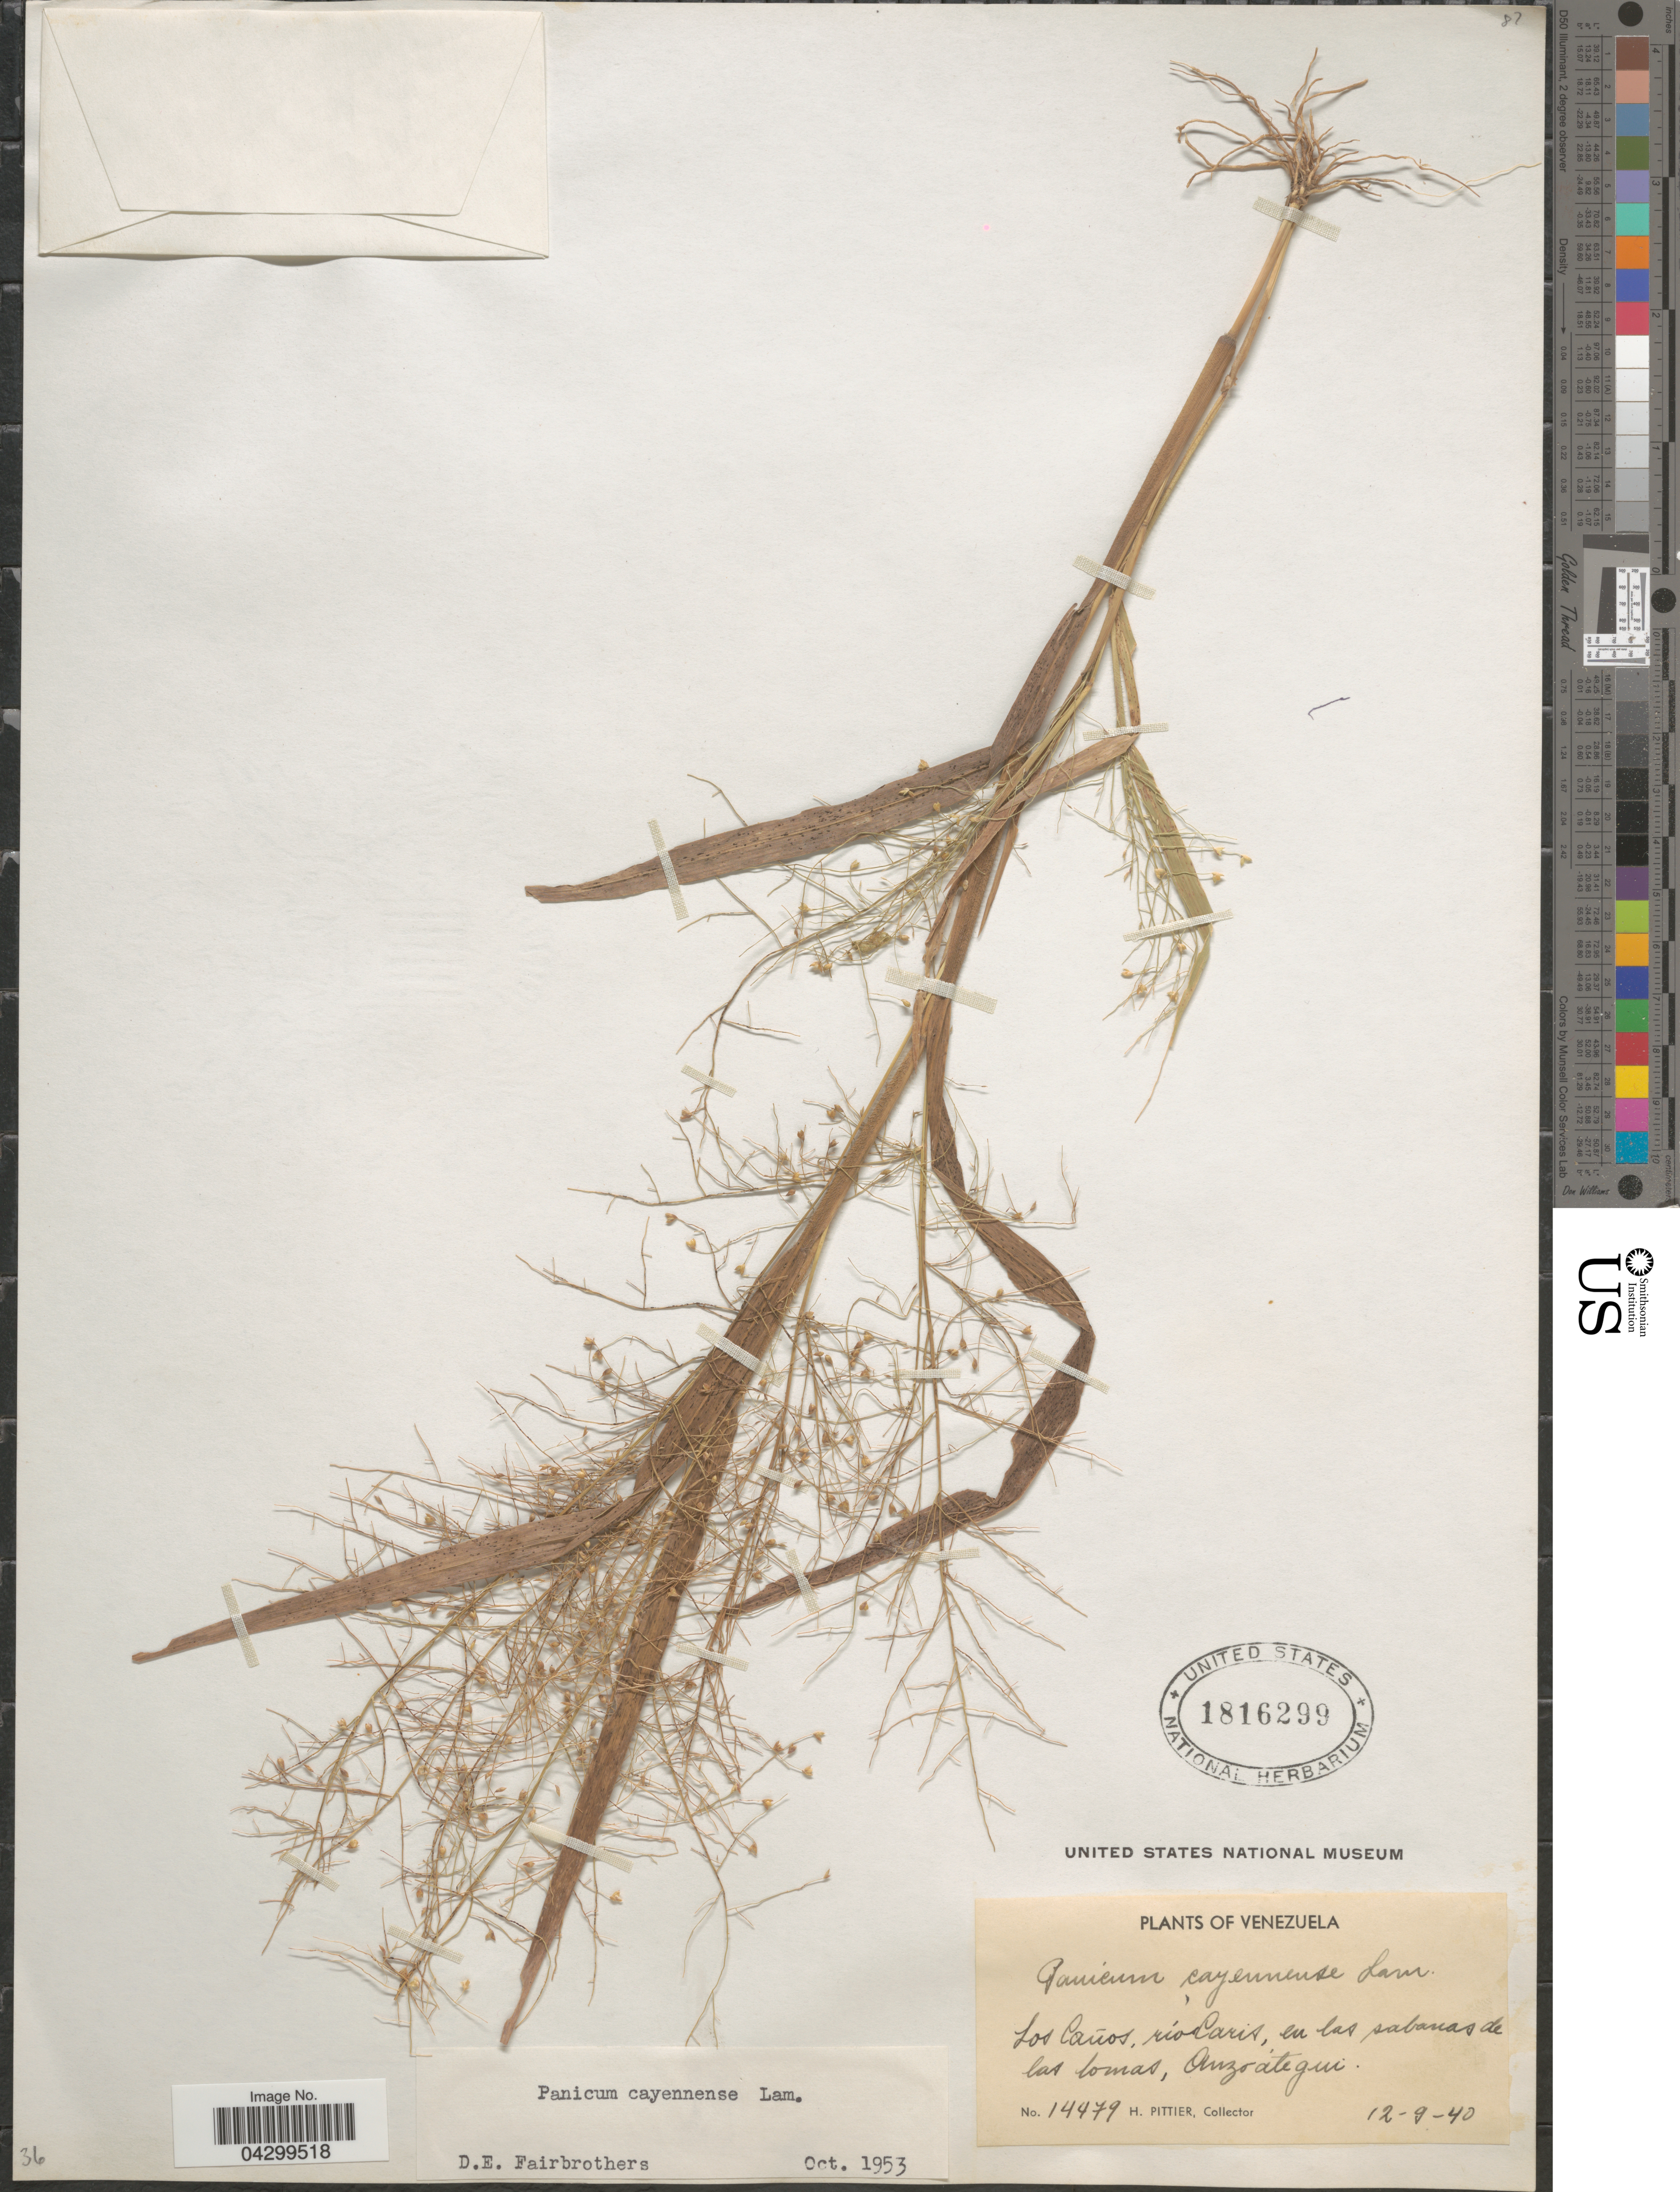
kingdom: Plantae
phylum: Tracheophyta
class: Liliopsida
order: Poales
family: Poaceae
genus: Panicum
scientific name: Panicum cayennense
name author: Lam.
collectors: H. F. Pittier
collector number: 14479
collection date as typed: Transcribed d/m/y: 12/9/40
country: Venezuela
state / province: Anzoategui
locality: Los Caños, río Caris, en las sabanas de las lomas.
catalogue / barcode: US 1816299